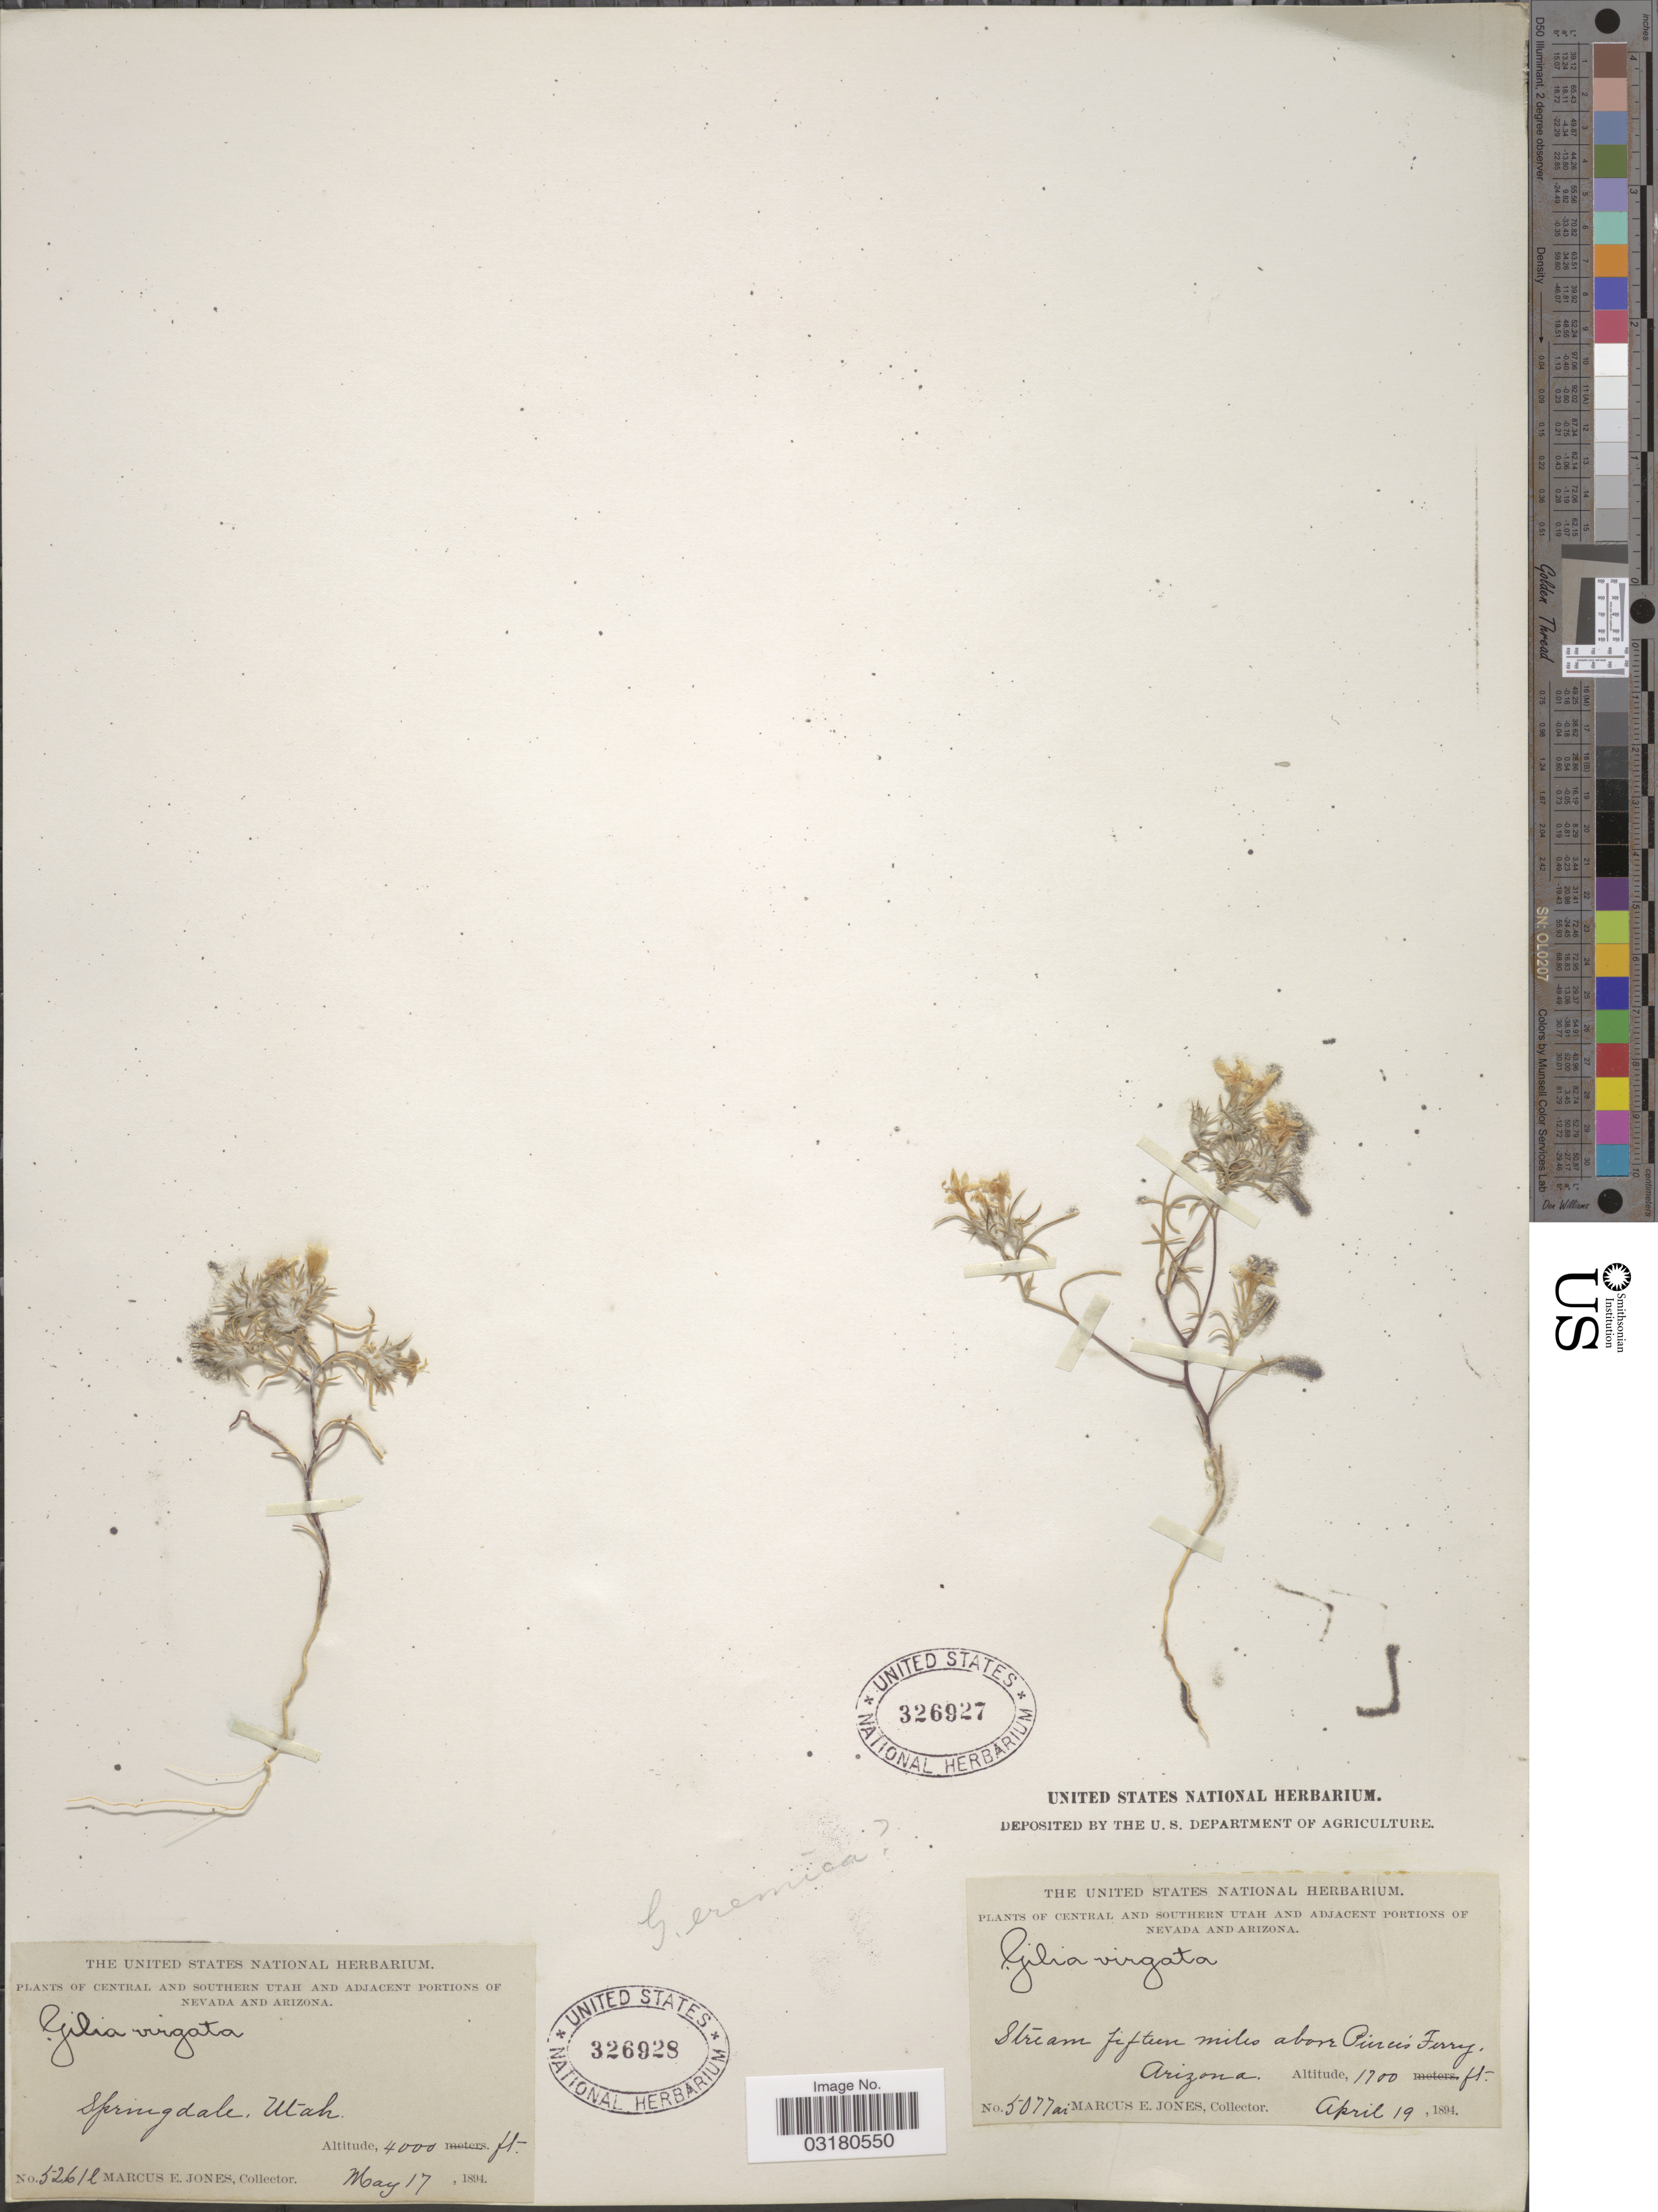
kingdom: Plantae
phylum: Tracheophyta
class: Magnoliopsida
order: Ericales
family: Polemoniaceae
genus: Eriastrum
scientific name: Eriastrum wilcoxii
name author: (A. Nelson) H. Mason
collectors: M. E. Jones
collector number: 5261l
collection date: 1894-05-17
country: United States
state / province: Utah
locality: Central and Southern Utah. Springdale.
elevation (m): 1219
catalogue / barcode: US 326928